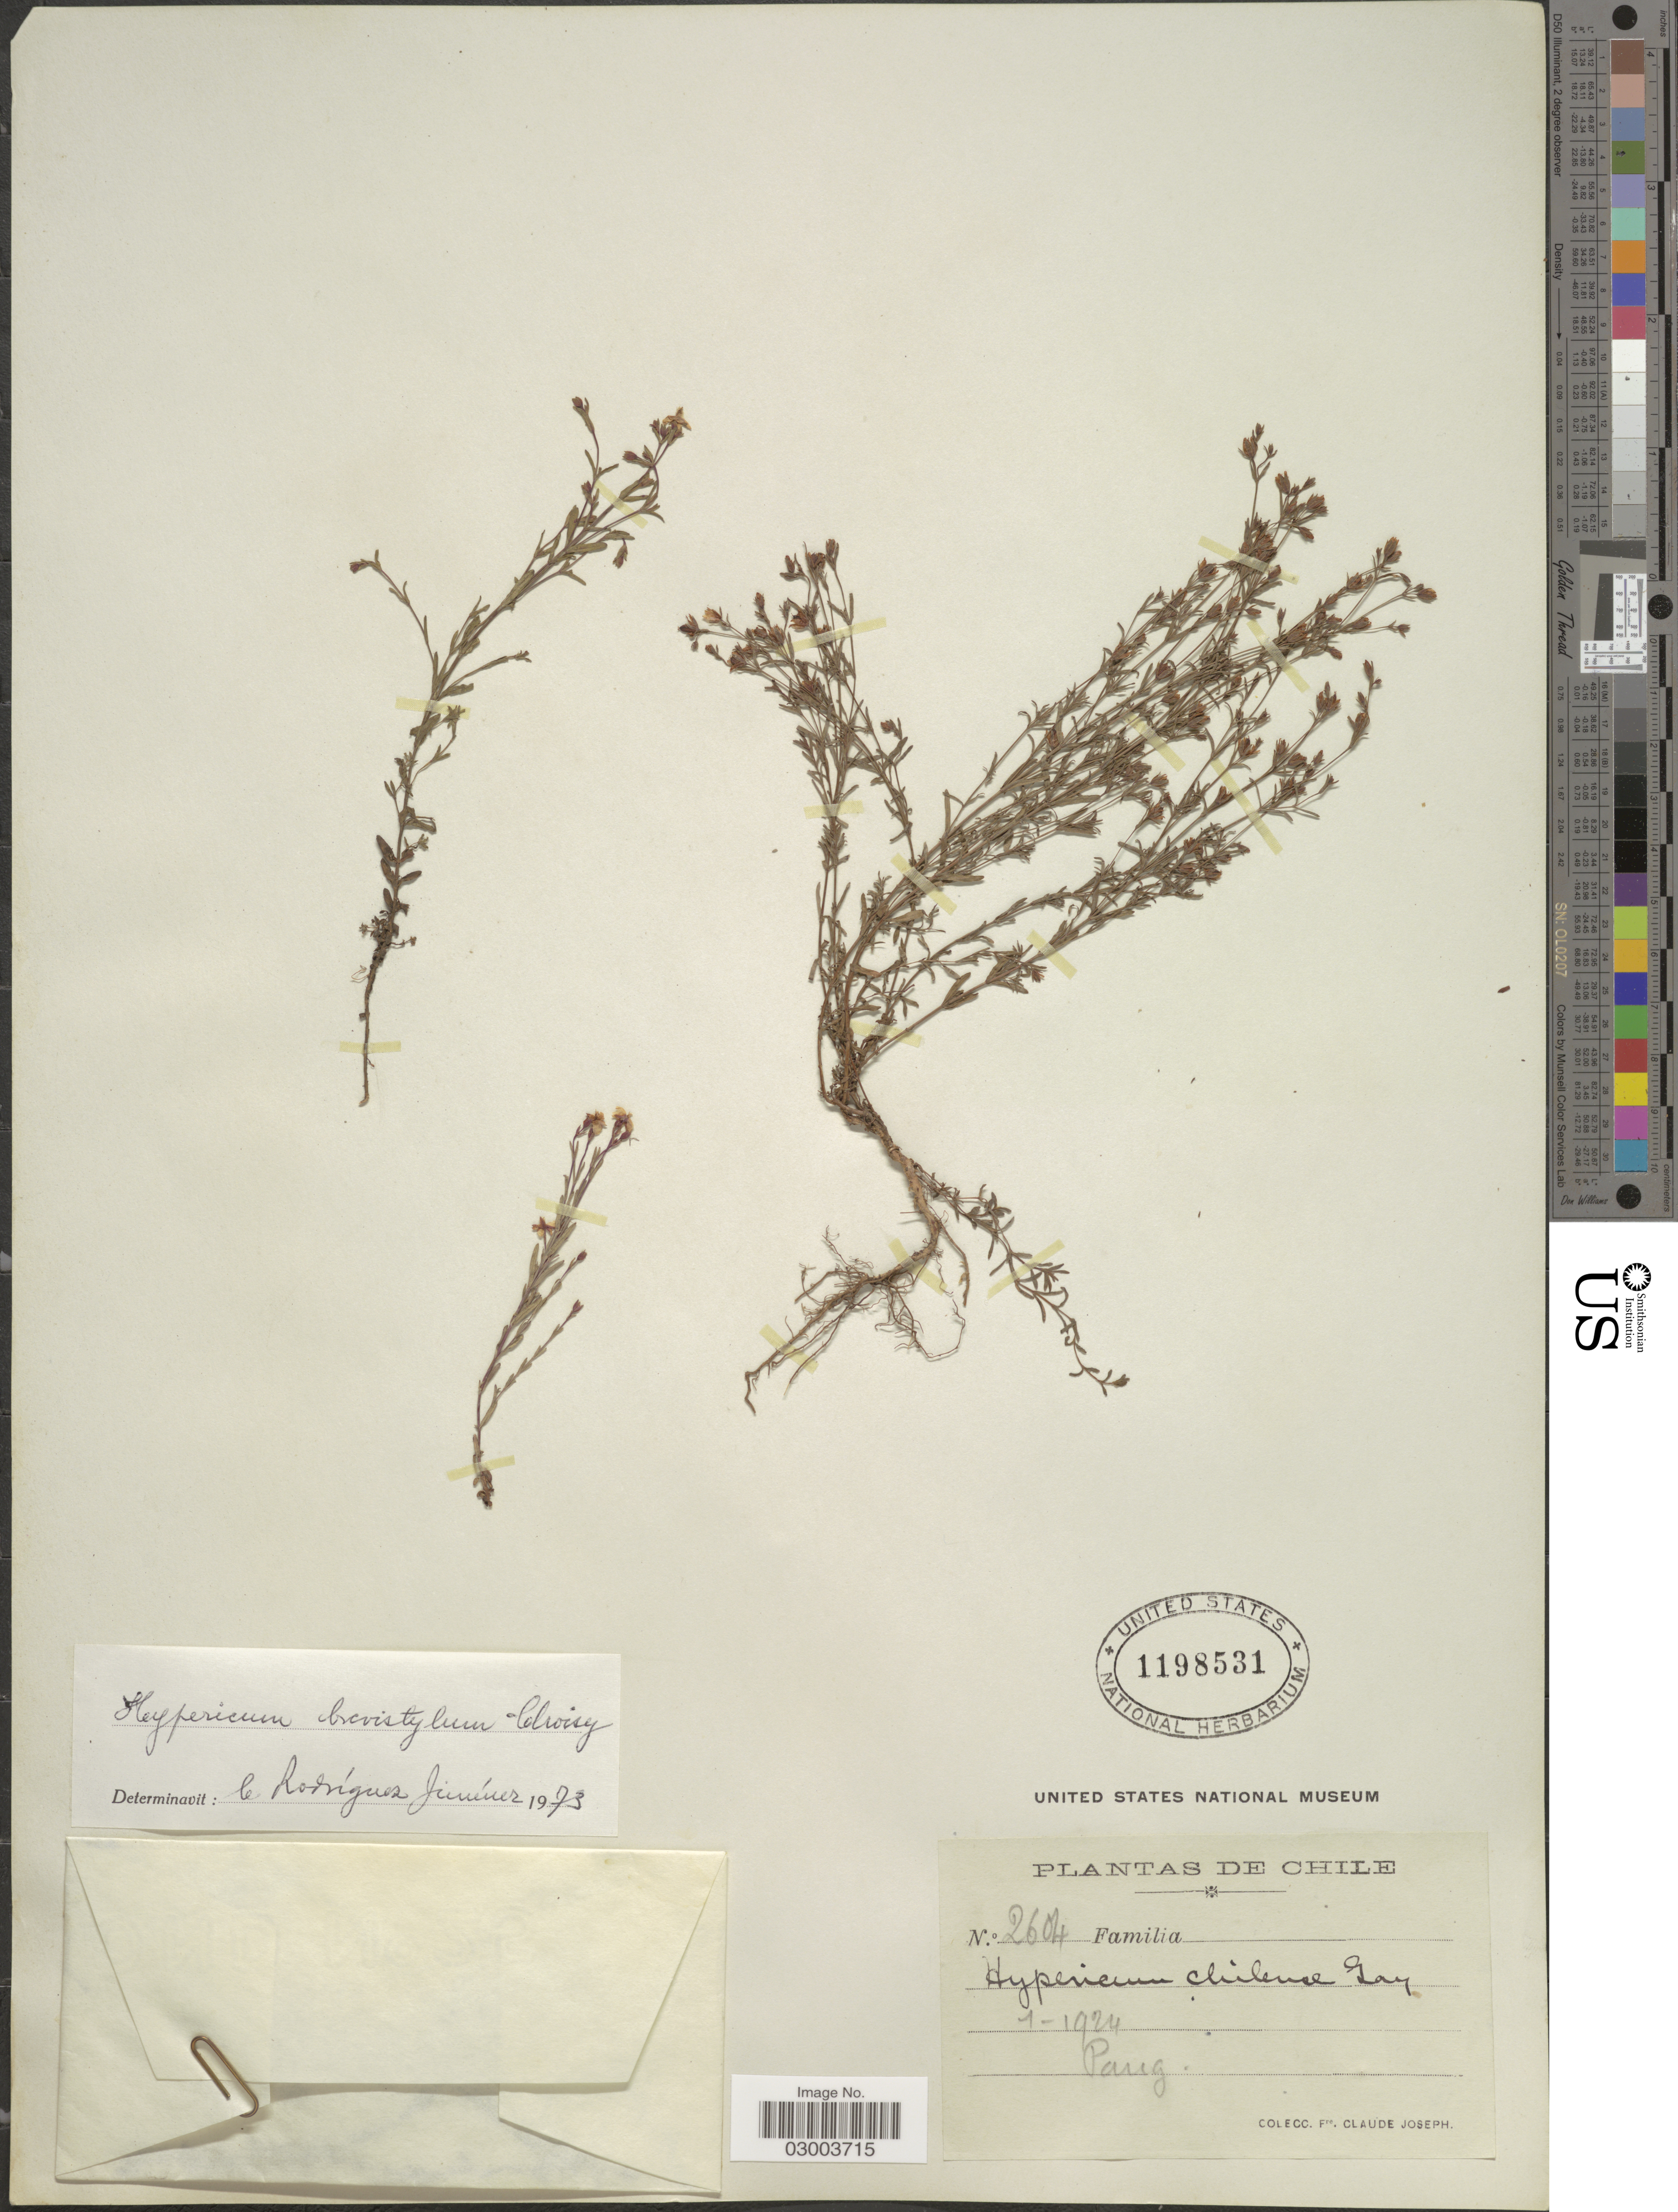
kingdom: Plantae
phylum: Tracheophyta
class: Magnoliopsida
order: Malpighiales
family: Hypericaceae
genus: Hypericum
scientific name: Hypericum caespitosum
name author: Cham. & Schltdl.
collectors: Bro. Claude-Joseph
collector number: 2604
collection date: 1924-01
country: Chile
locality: Pang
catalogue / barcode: US 1198531